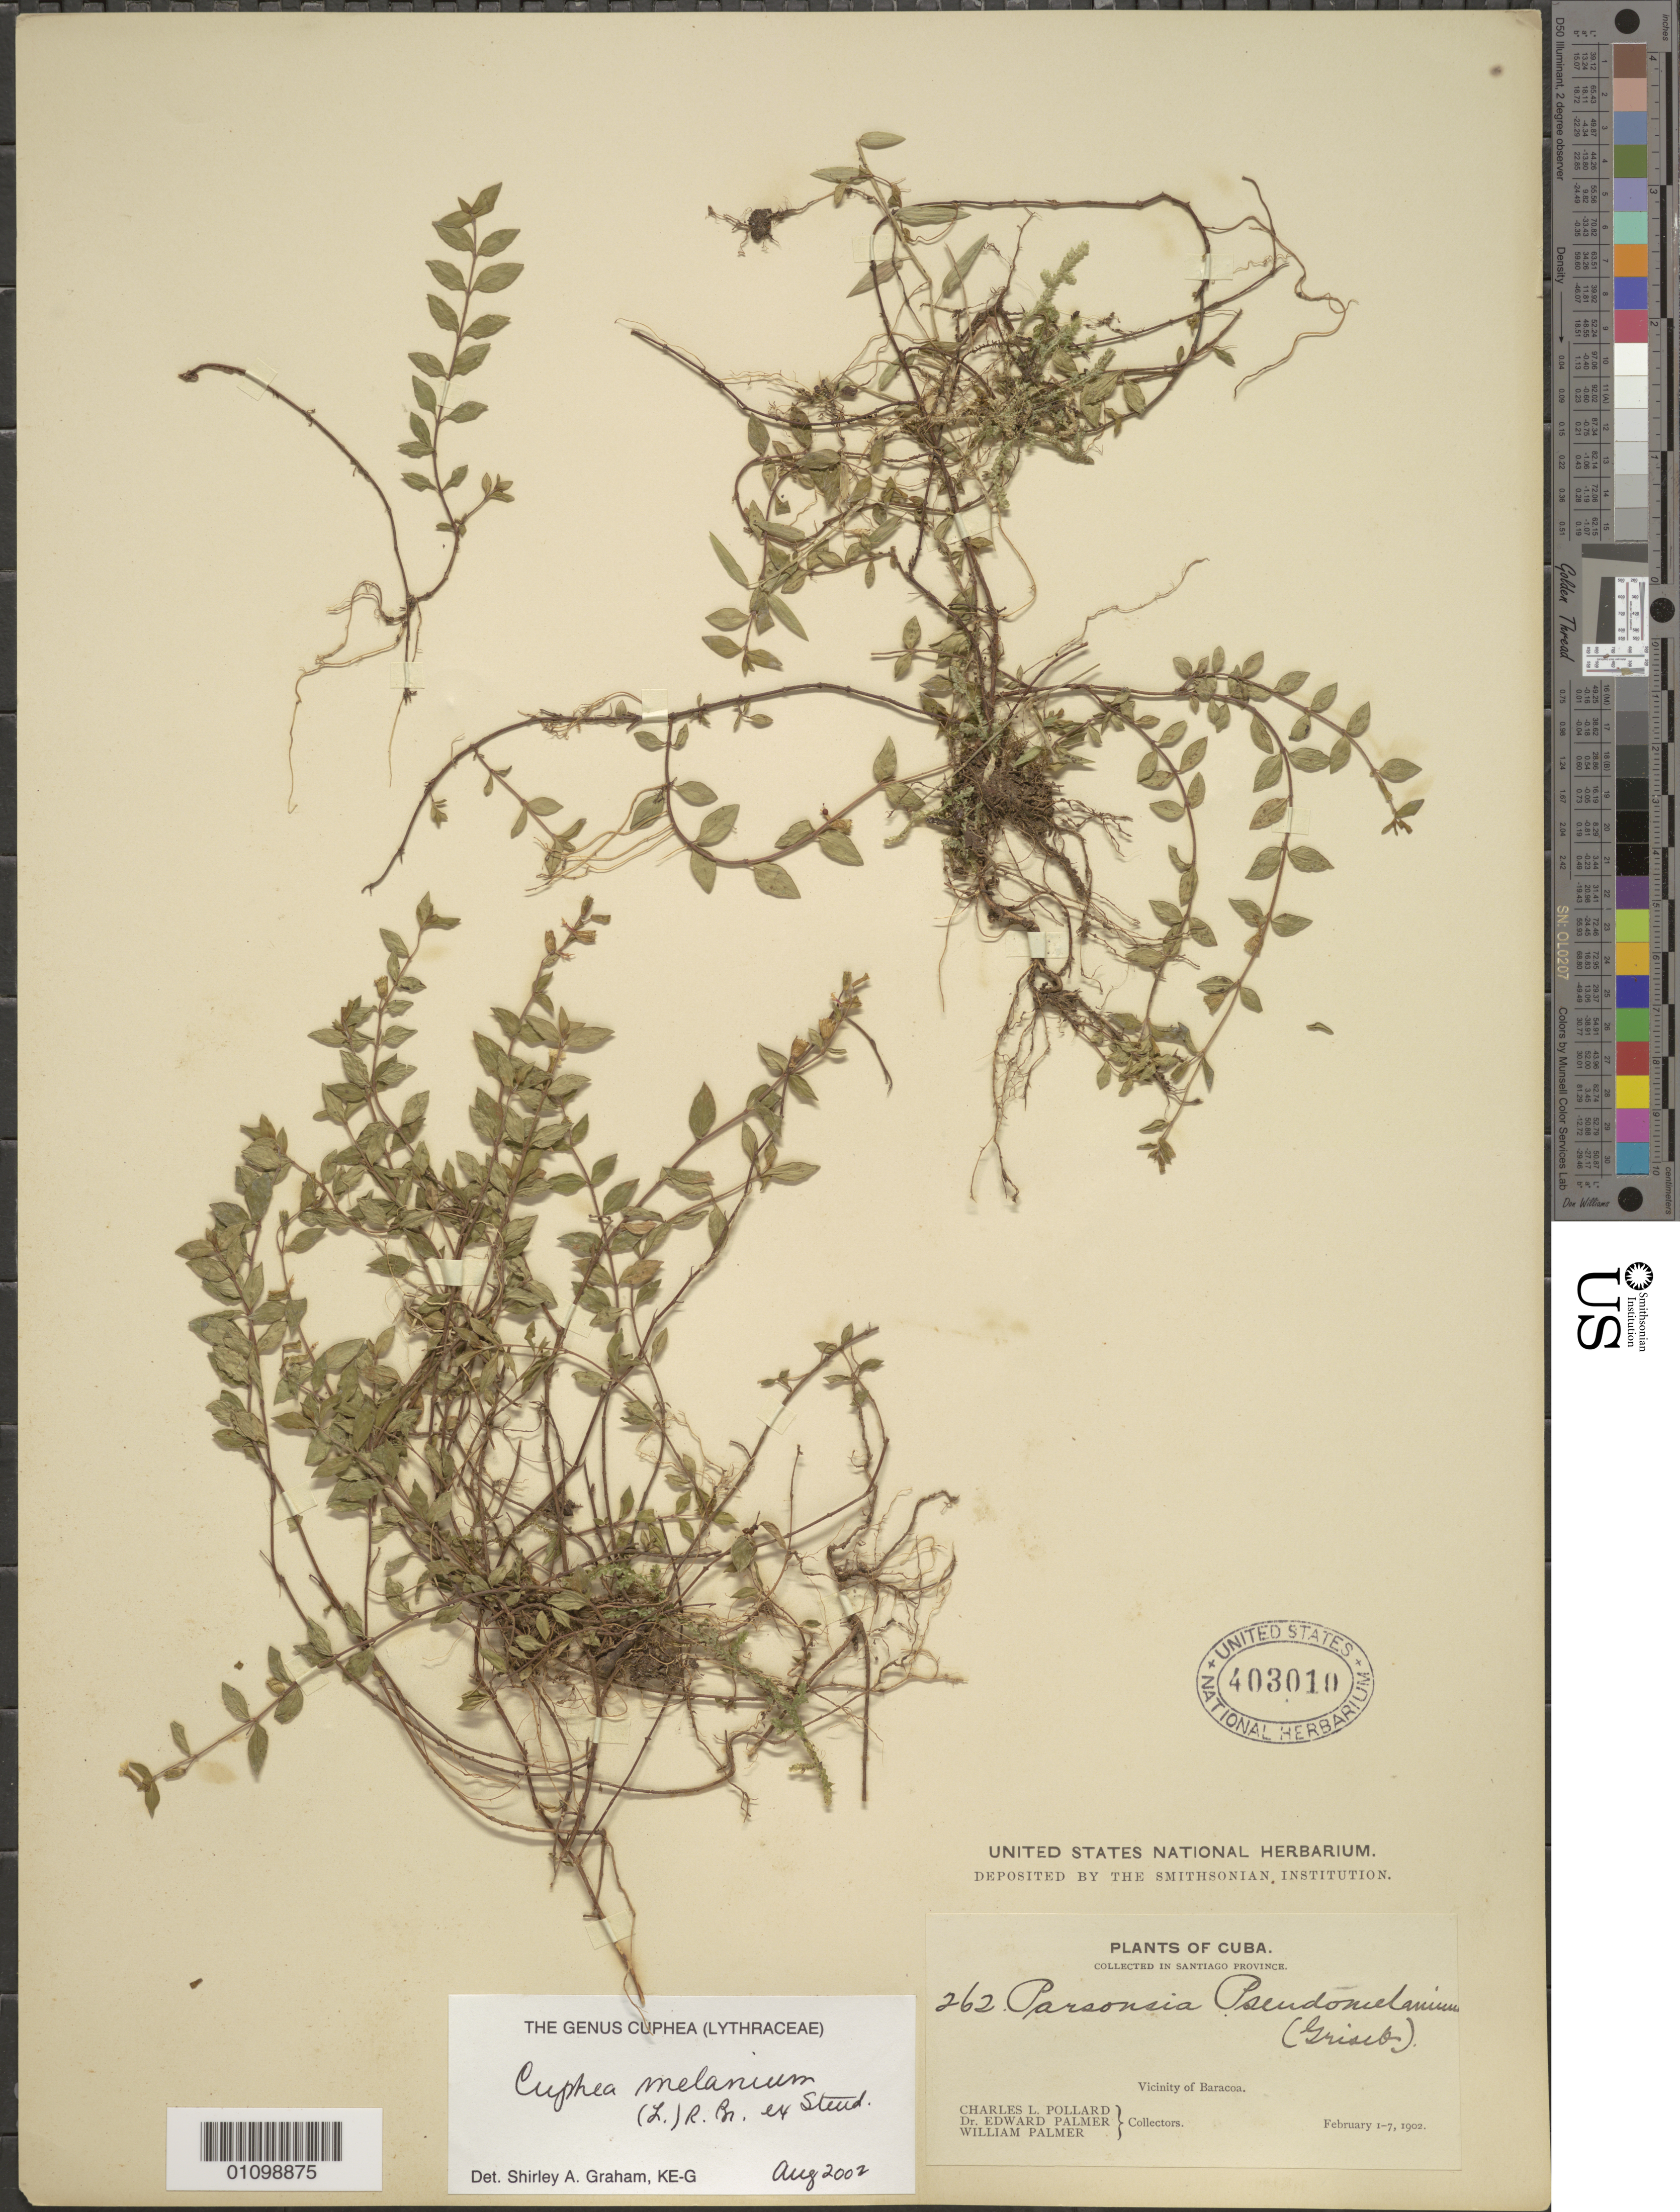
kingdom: Plantae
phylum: Tracheophyta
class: Magnoliopsida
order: Myrtales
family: Lythraceae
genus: Cuphea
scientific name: Cuphea melanium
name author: (L.) Cramer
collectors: C. L. Pollard, E. Palmer & W. Palmer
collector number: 262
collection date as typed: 01 Feb 1902 to 07 Feb 1902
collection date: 1902-02-01/1902-02-07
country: Cuba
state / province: Santiago de Cuba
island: Cuba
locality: Vicinity of Baracoa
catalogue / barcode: US 403010